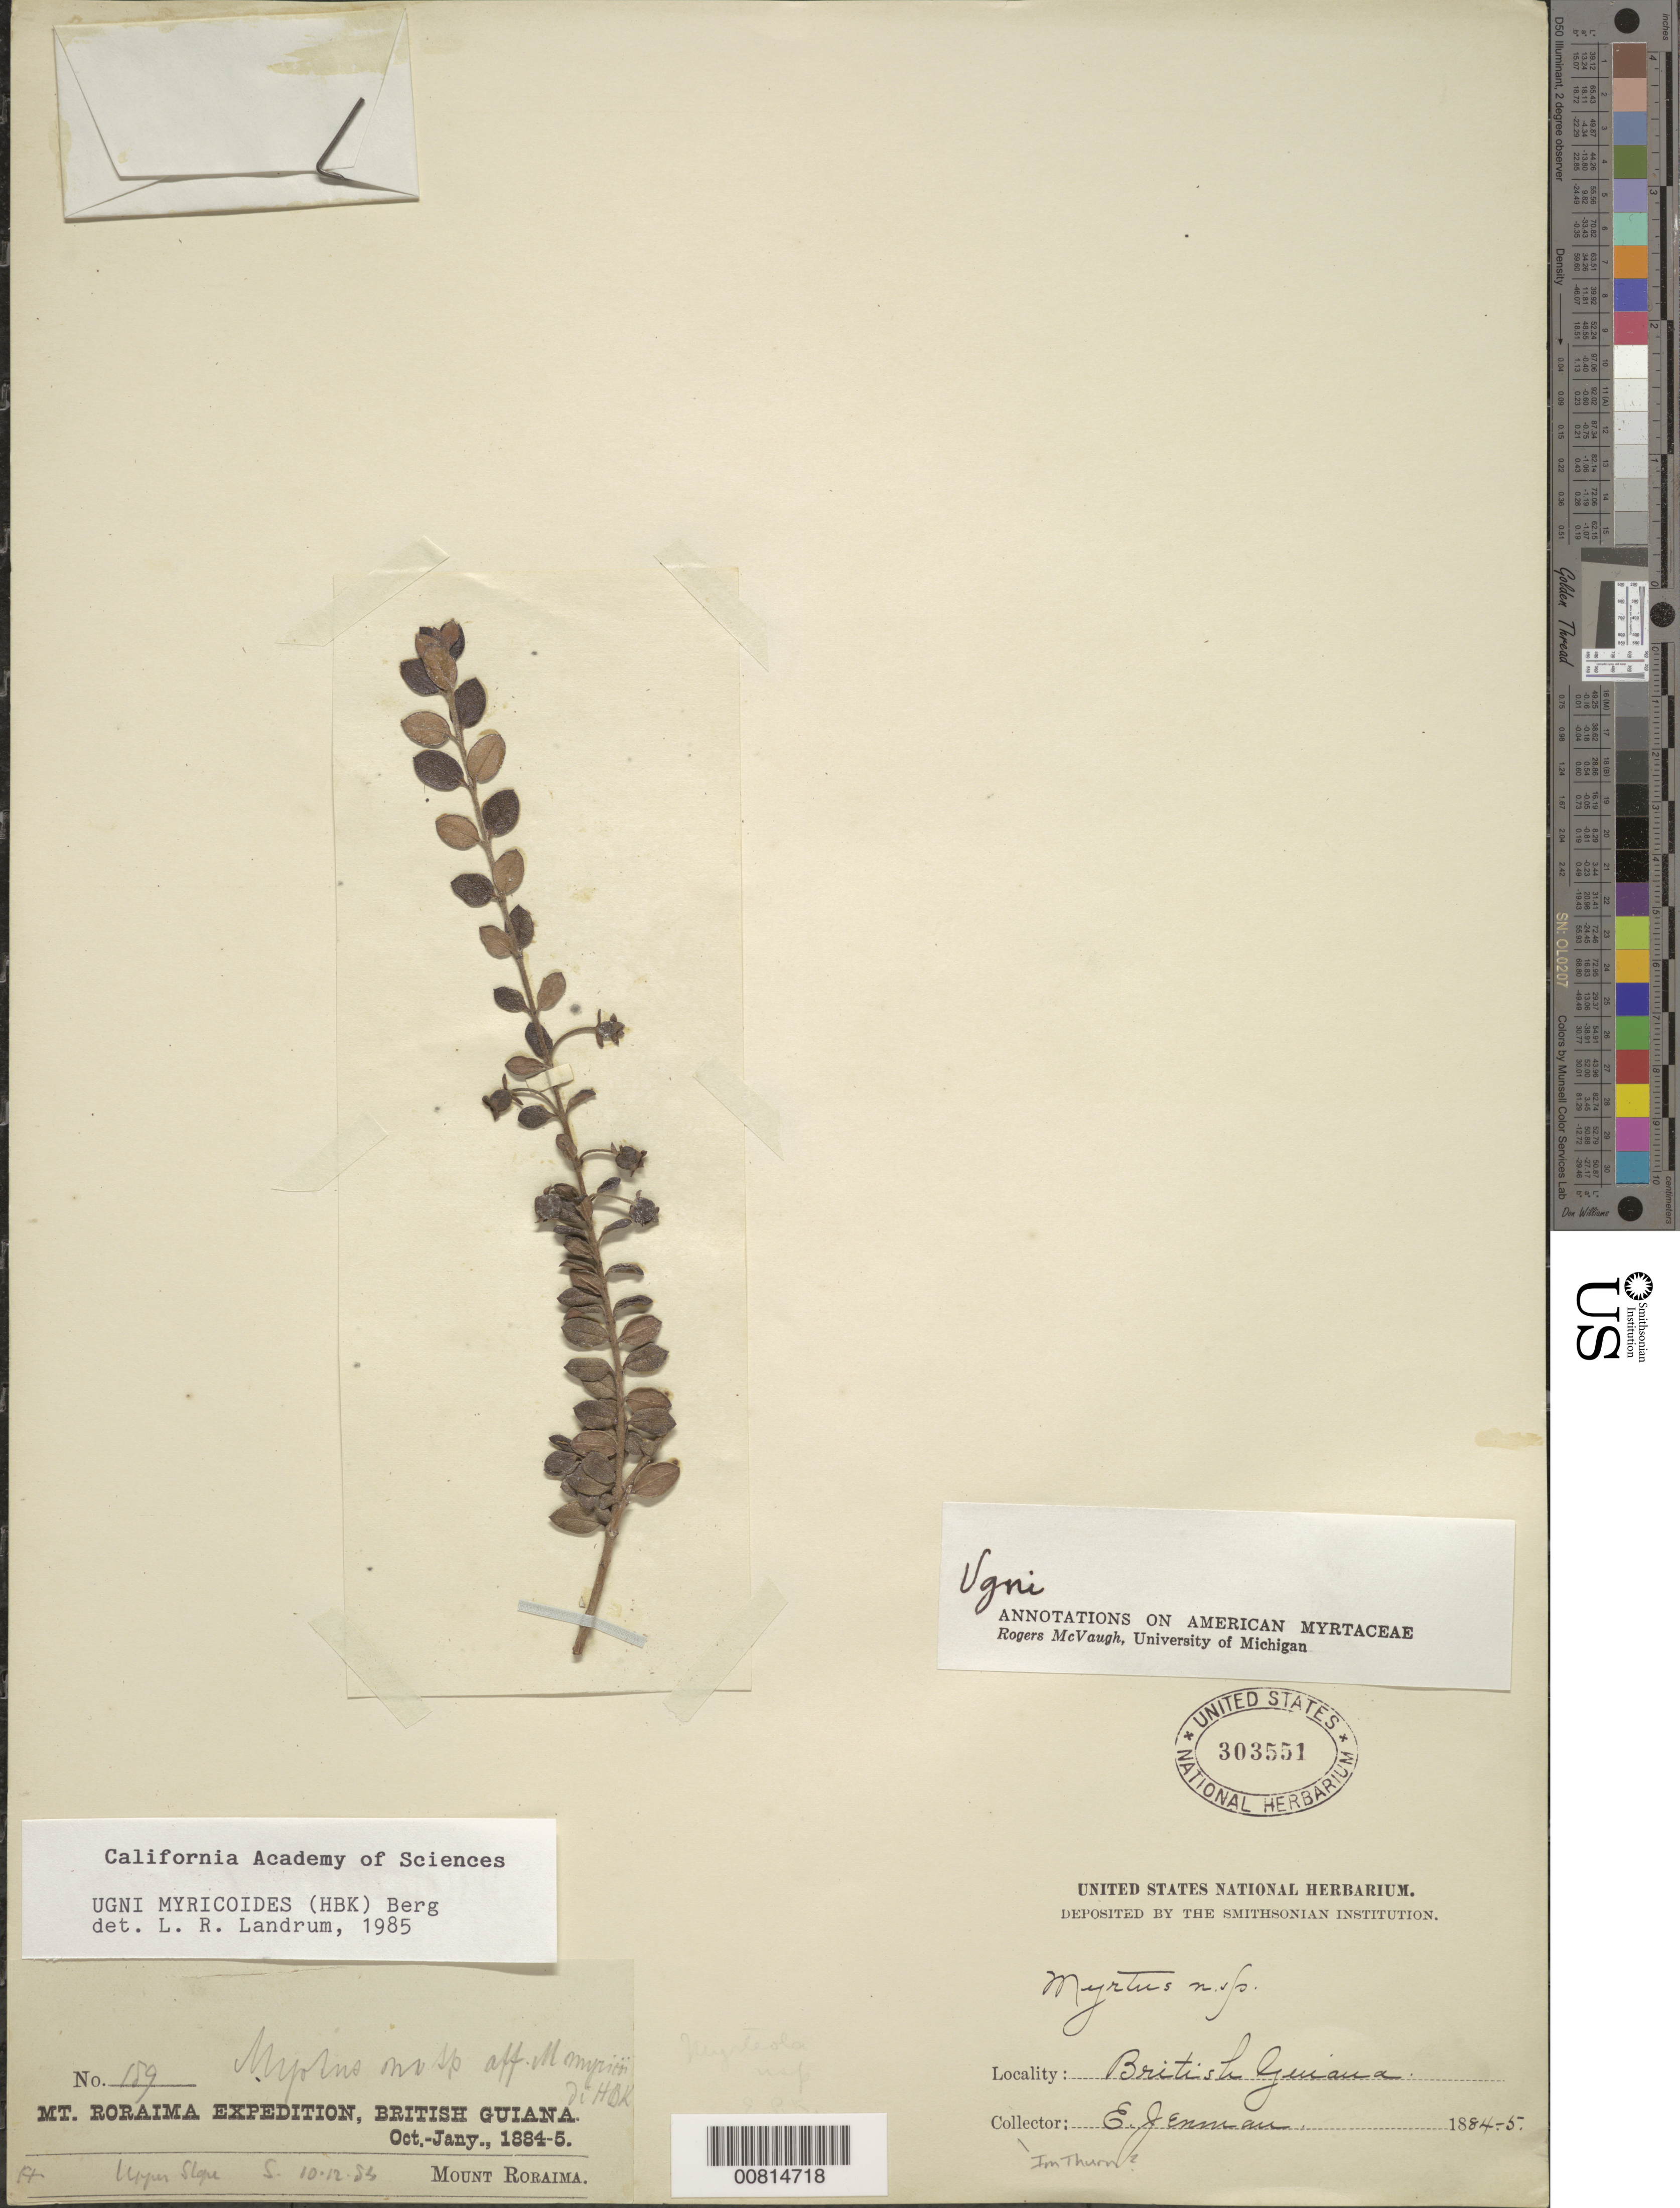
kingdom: Plantae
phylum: Tracheophyta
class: Magnoliopsida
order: Myrtales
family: Myrtaceae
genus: Ugni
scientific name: Ugni myricoides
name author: (Kunth) O. Berg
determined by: Landrum, L. R.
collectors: E. F. im Thurn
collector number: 189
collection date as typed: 10 December 1884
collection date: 1884-12-10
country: Guyana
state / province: Cuyuni-Mazaruni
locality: Mt. Roraima, upper slope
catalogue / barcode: US 303551